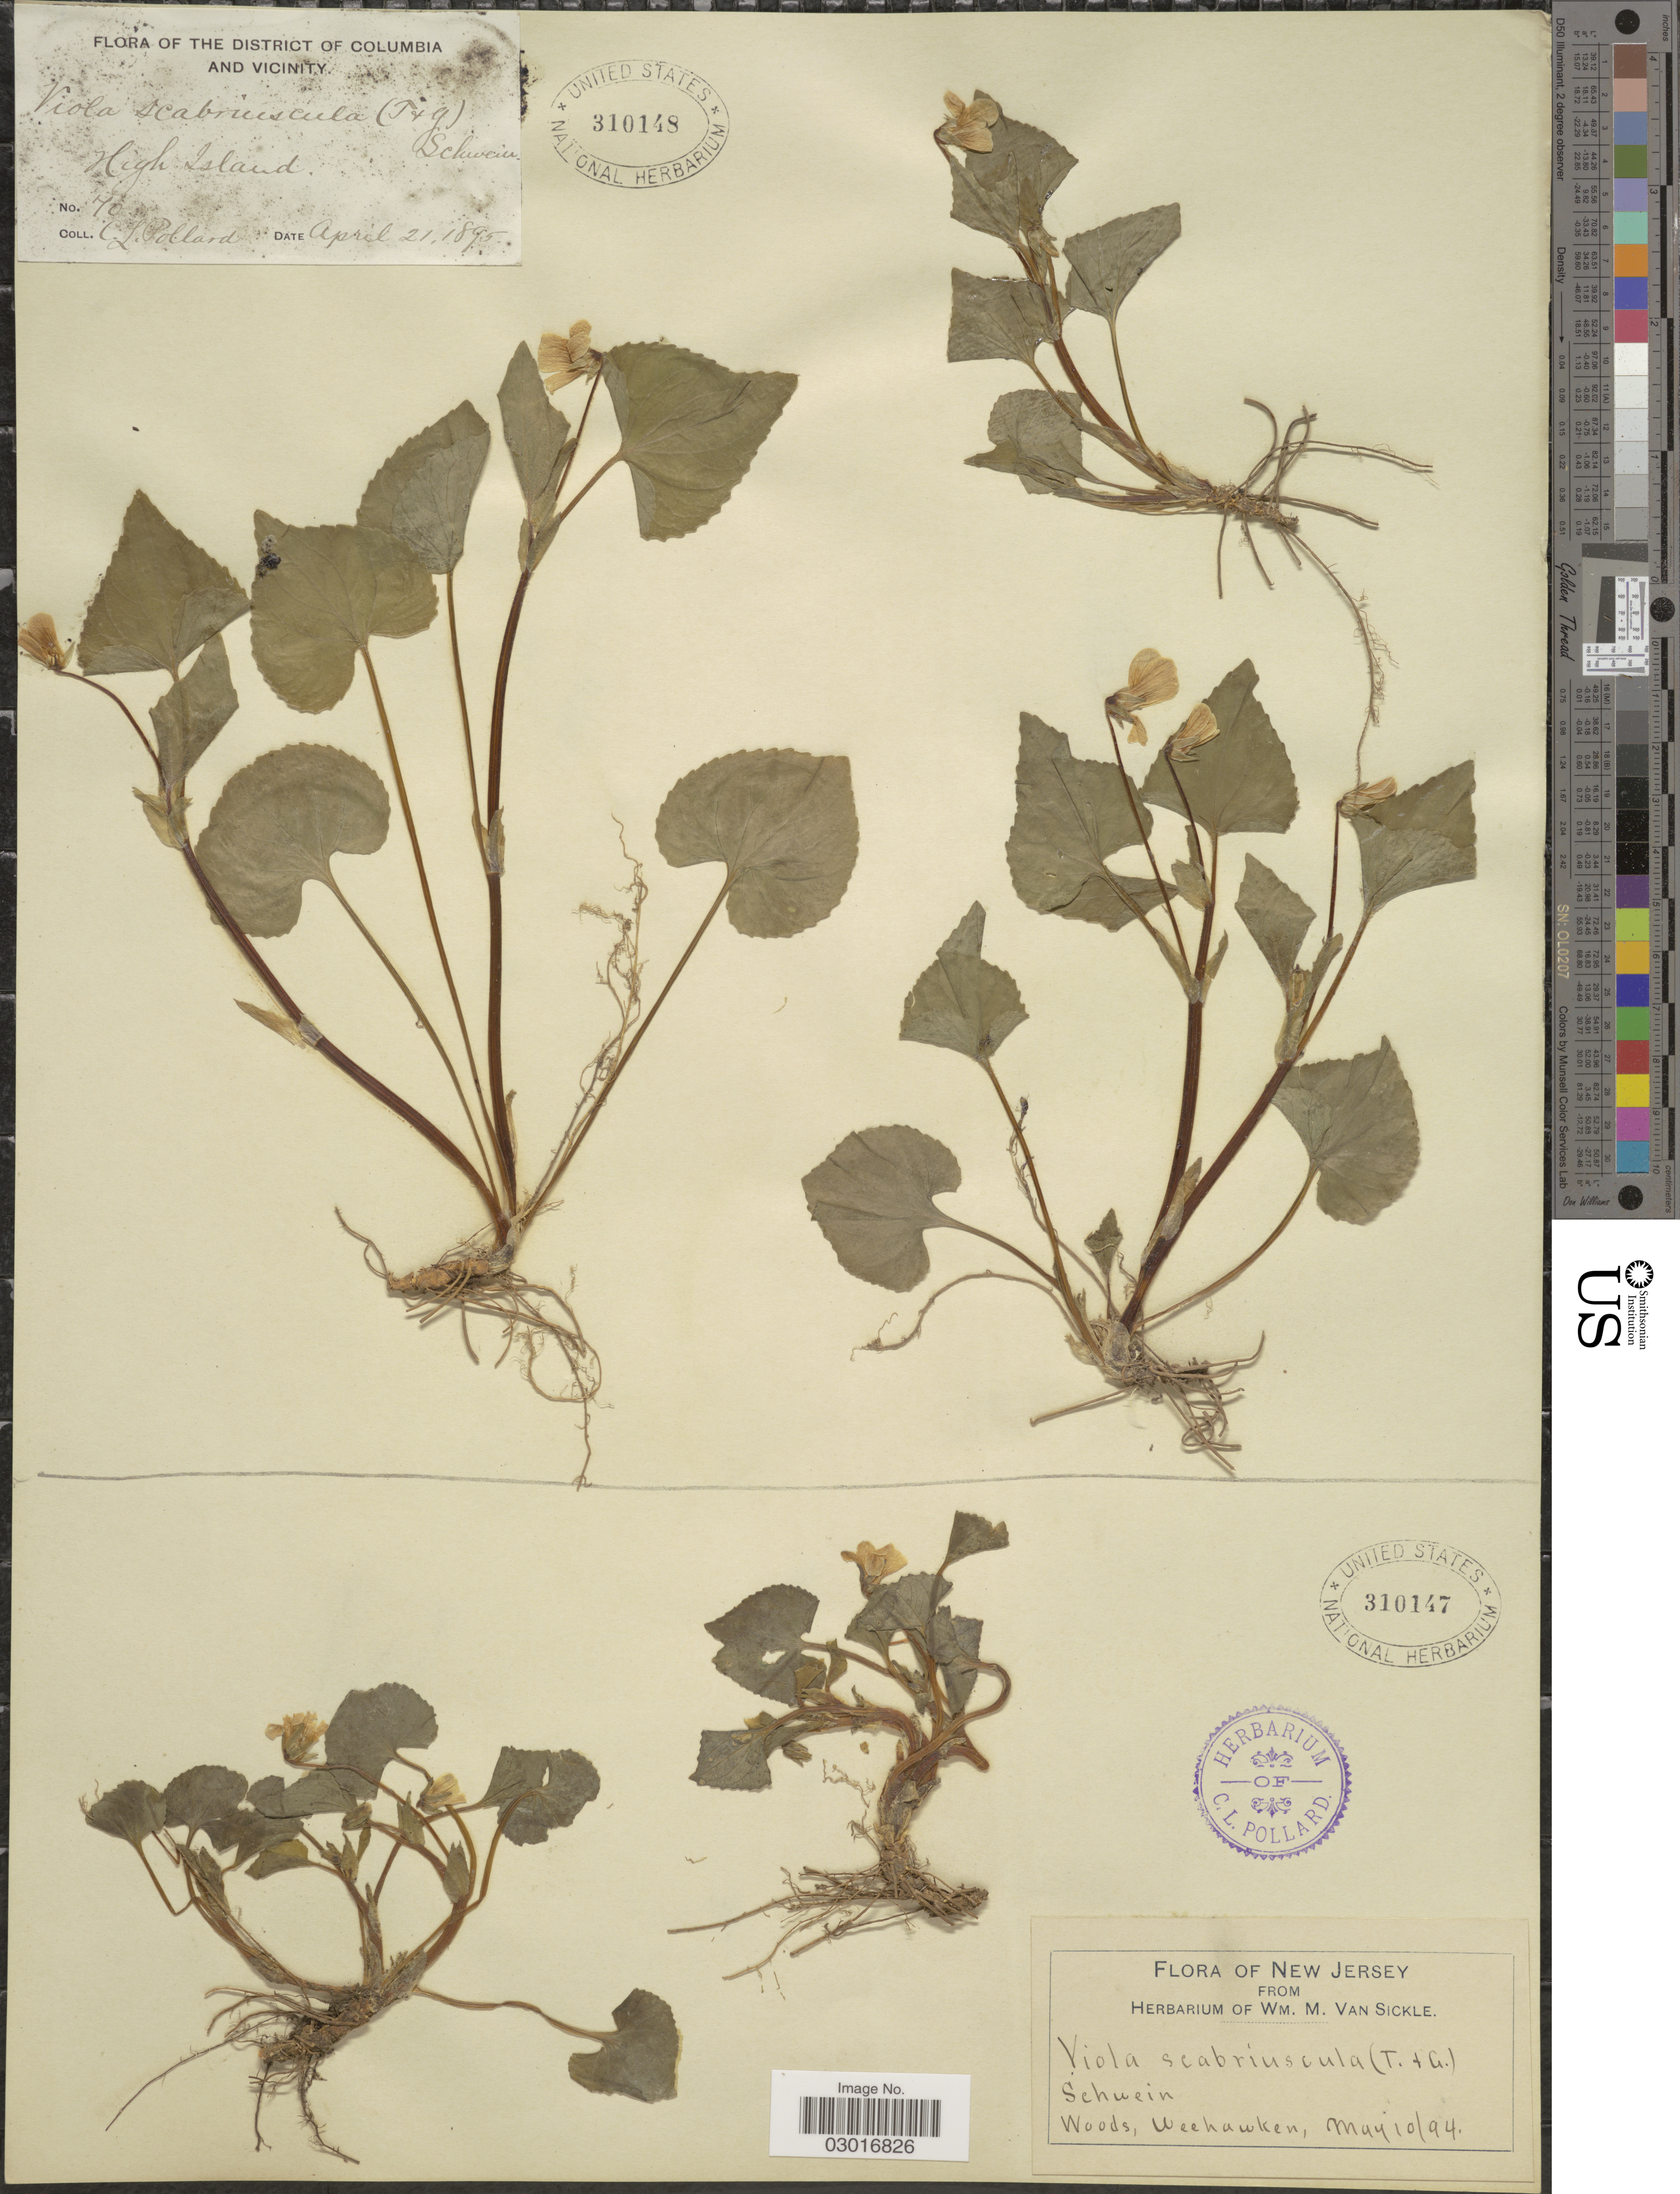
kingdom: Plantae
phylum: Tracheophyta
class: Magnoliopsida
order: Malpighiales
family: Violaceae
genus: Viola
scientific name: Viola scabriuscula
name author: (Torr. & A. Gray) Shafer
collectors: ex herb. Wm. M. Van Sickle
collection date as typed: Transcribed d/m/y: 10/5/94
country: United States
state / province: New Jersey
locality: Schwein.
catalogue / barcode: US 310147